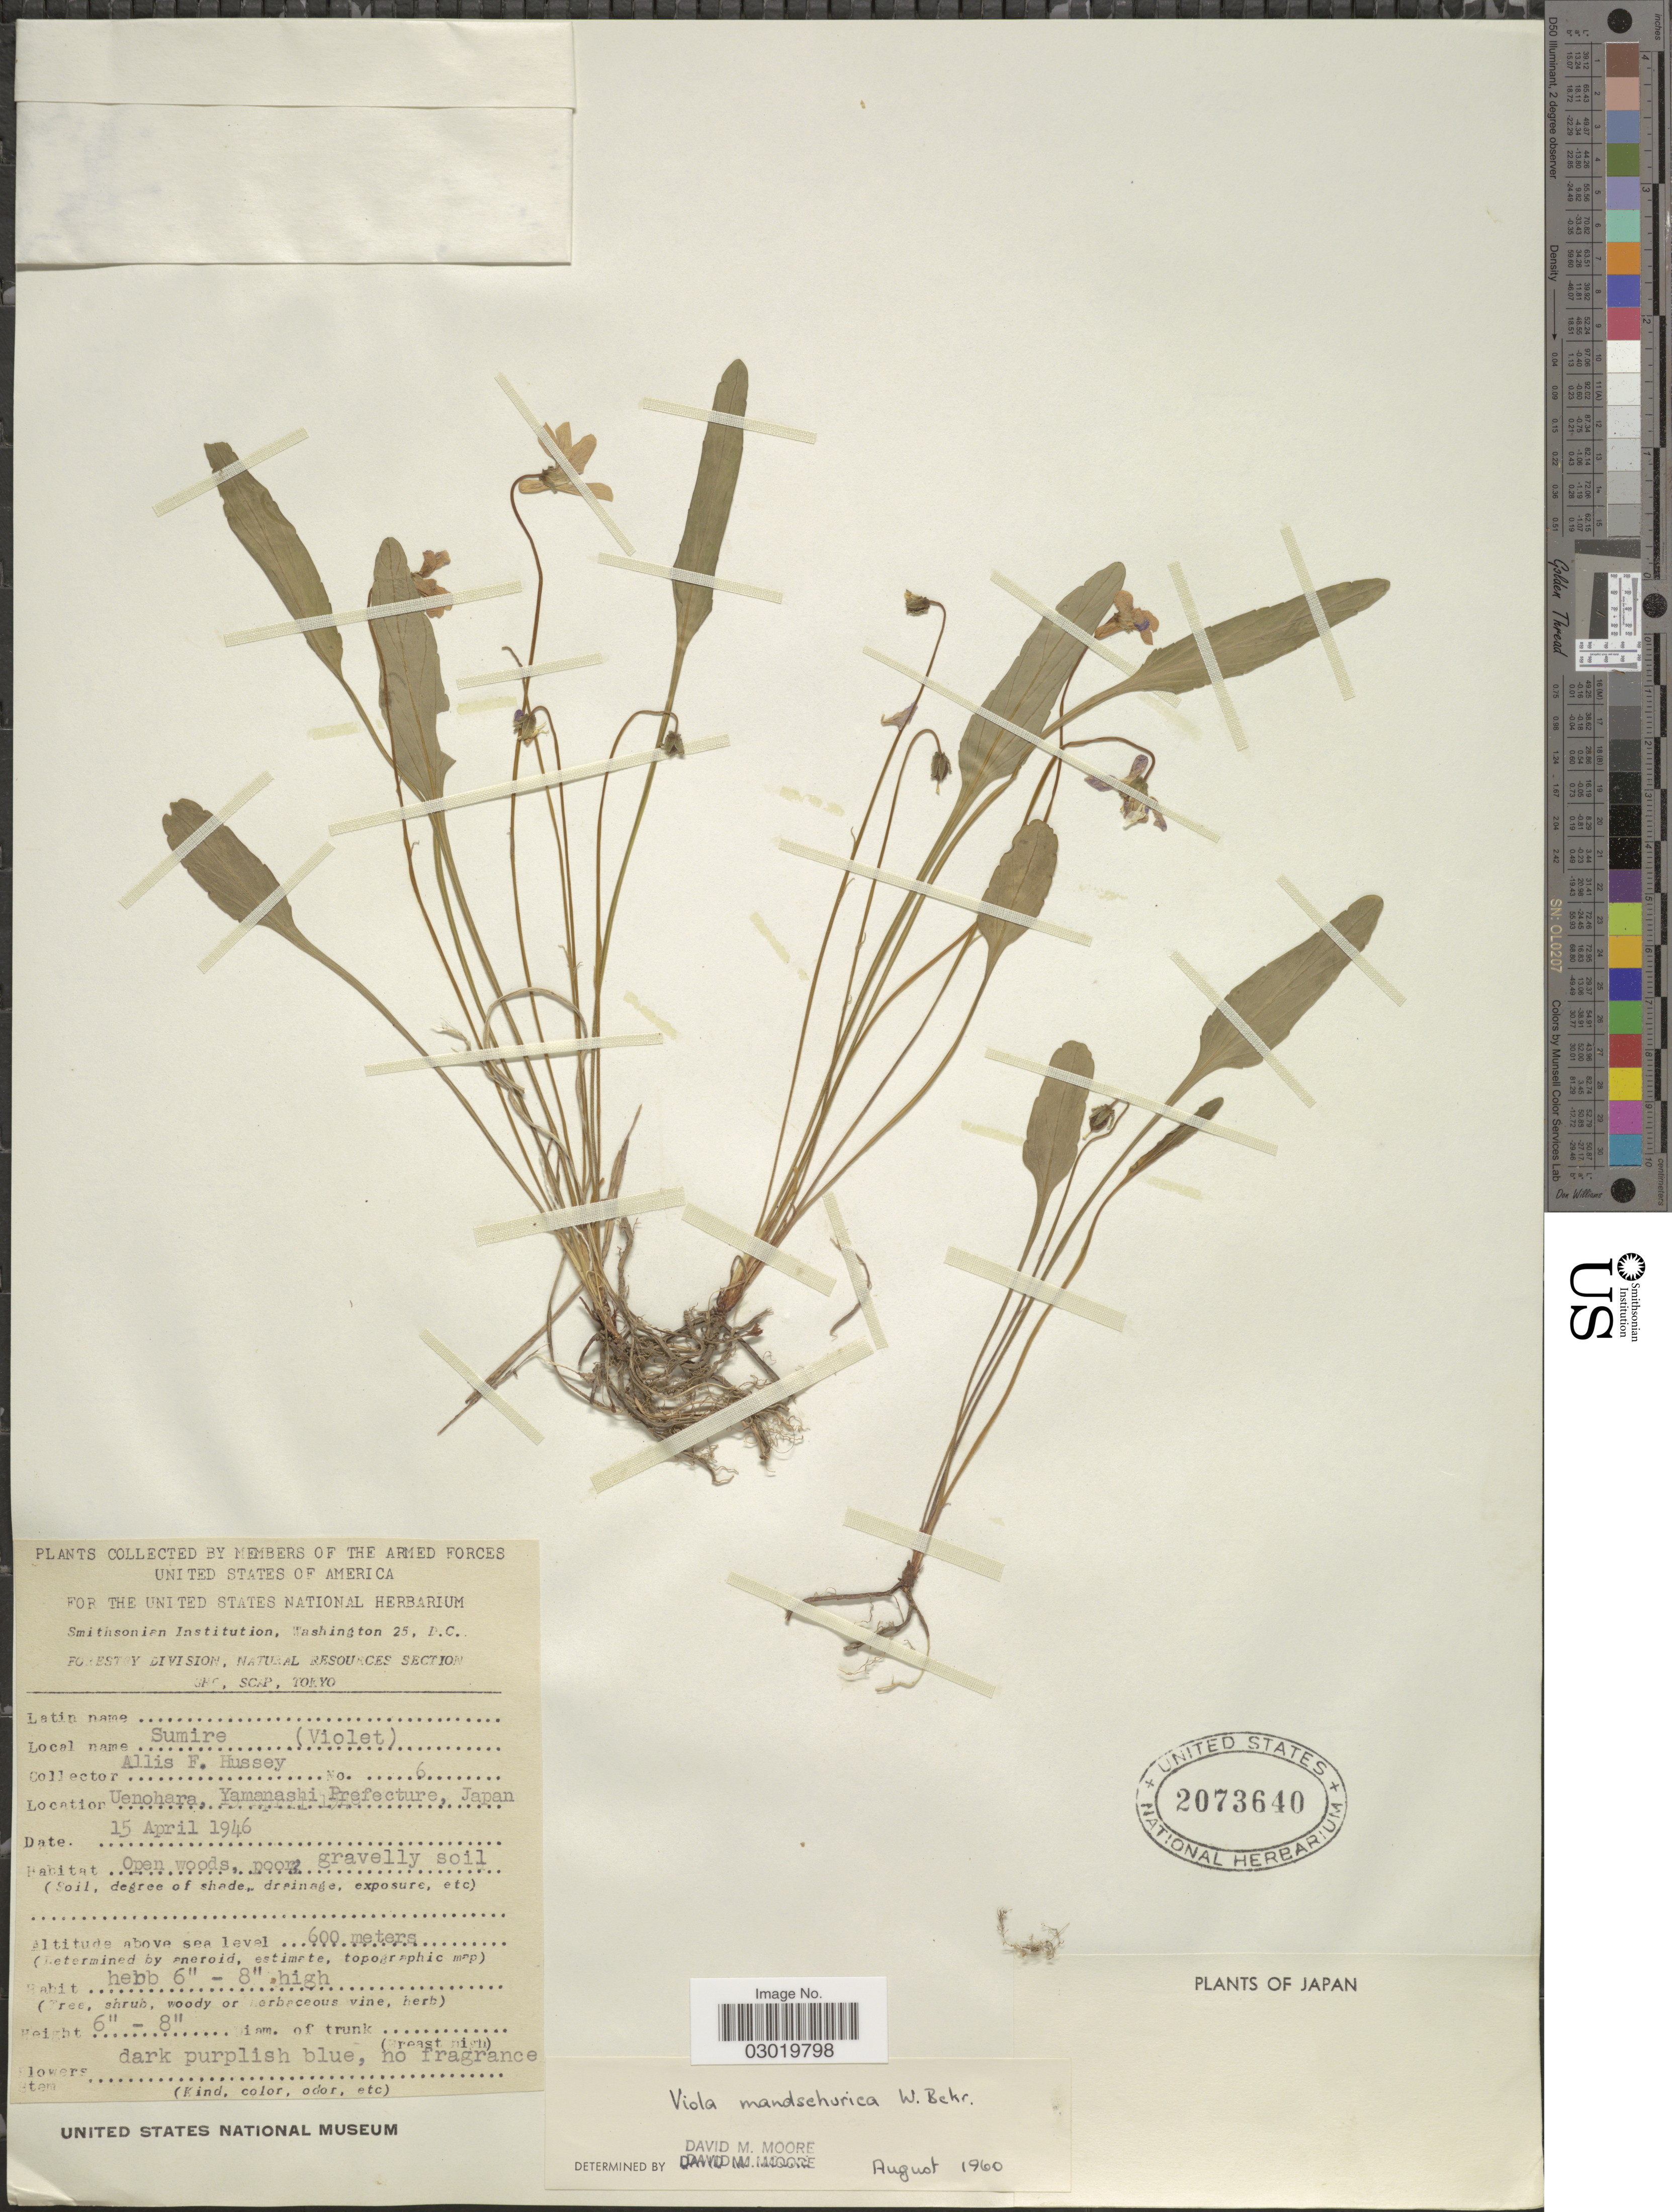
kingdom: Plantae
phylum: Tracheophyta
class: Magnoliopsida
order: Malpighiales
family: Violaceae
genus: Viola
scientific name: Viola mandshurica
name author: W. Becker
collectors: A. Hussey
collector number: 6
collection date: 1946-04-15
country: Japan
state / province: Yamanasi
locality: Uenohara, Yamanashi Prefecture.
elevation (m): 600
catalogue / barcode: US 2073640